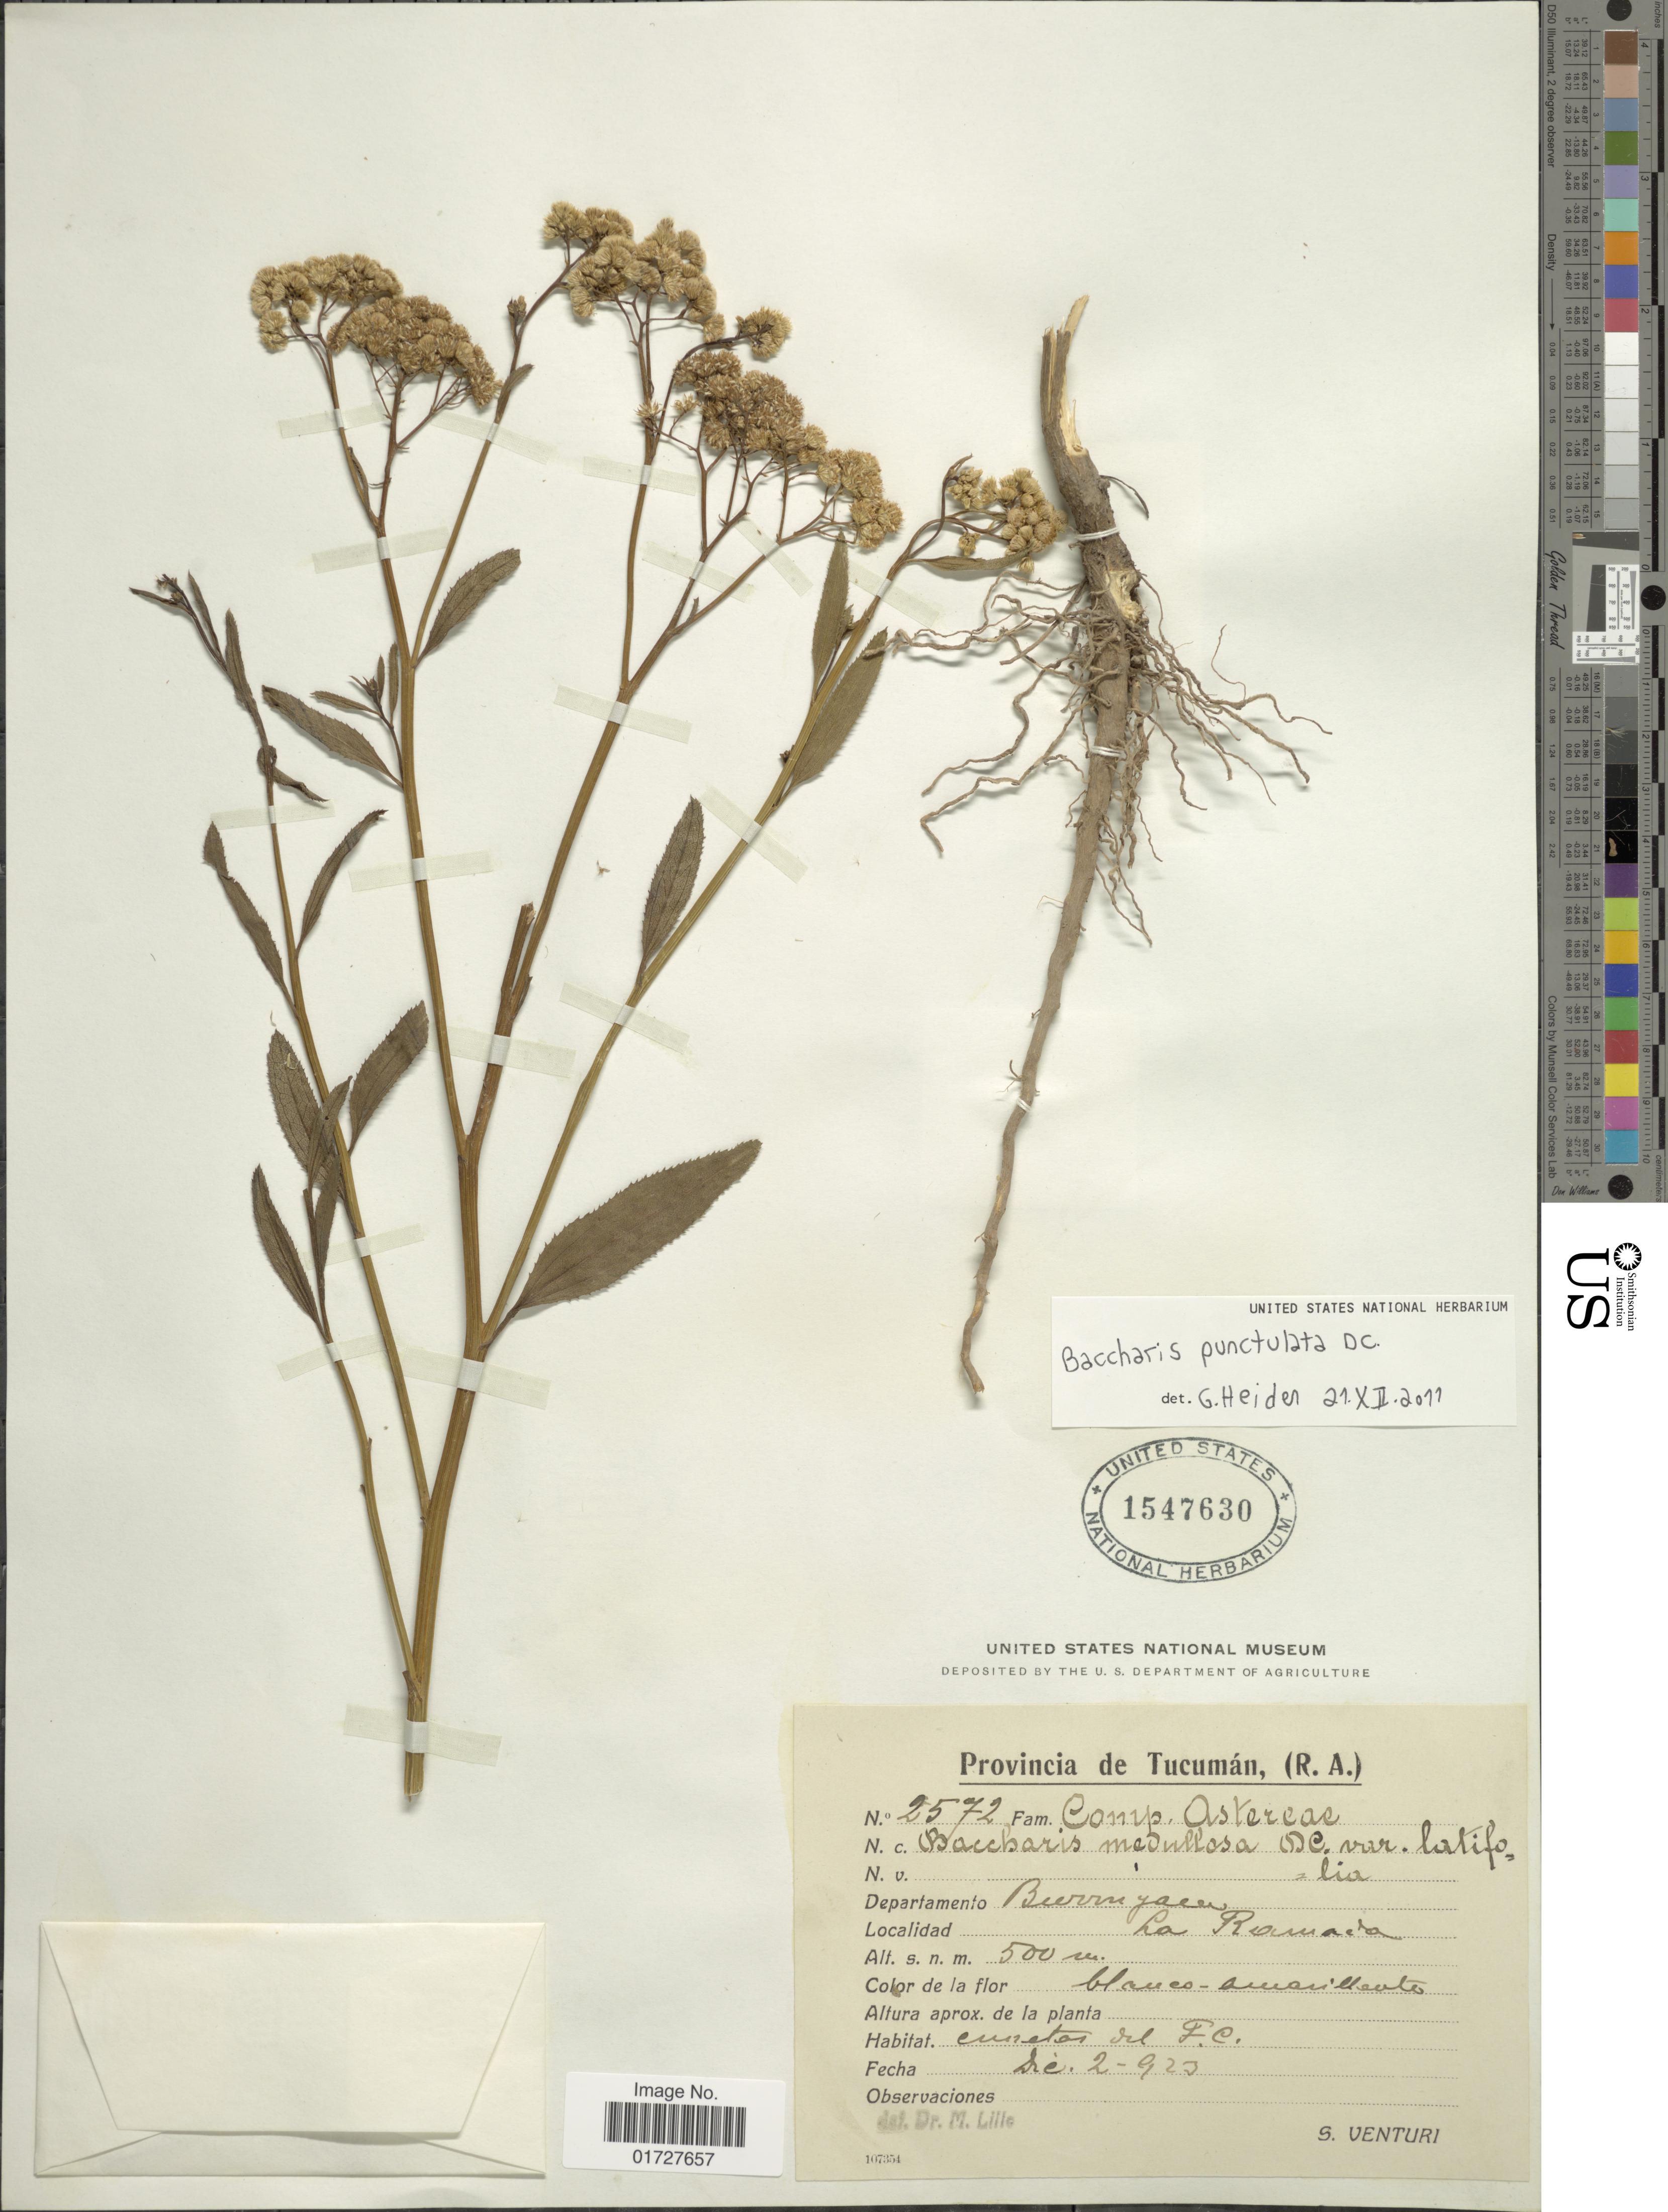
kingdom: Plantae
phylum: Tracheophyta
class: Magnoliopsida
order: Asterales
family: Asteraceae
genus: Baccharis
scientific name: Baccharis punctulata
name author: DC.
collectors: S. Venturi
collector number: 2572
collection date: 1923-12-02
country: Argentina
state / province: Tucuman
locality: Departamento Burroyaco, La Ramada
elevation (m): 500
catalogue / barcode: US 1547630